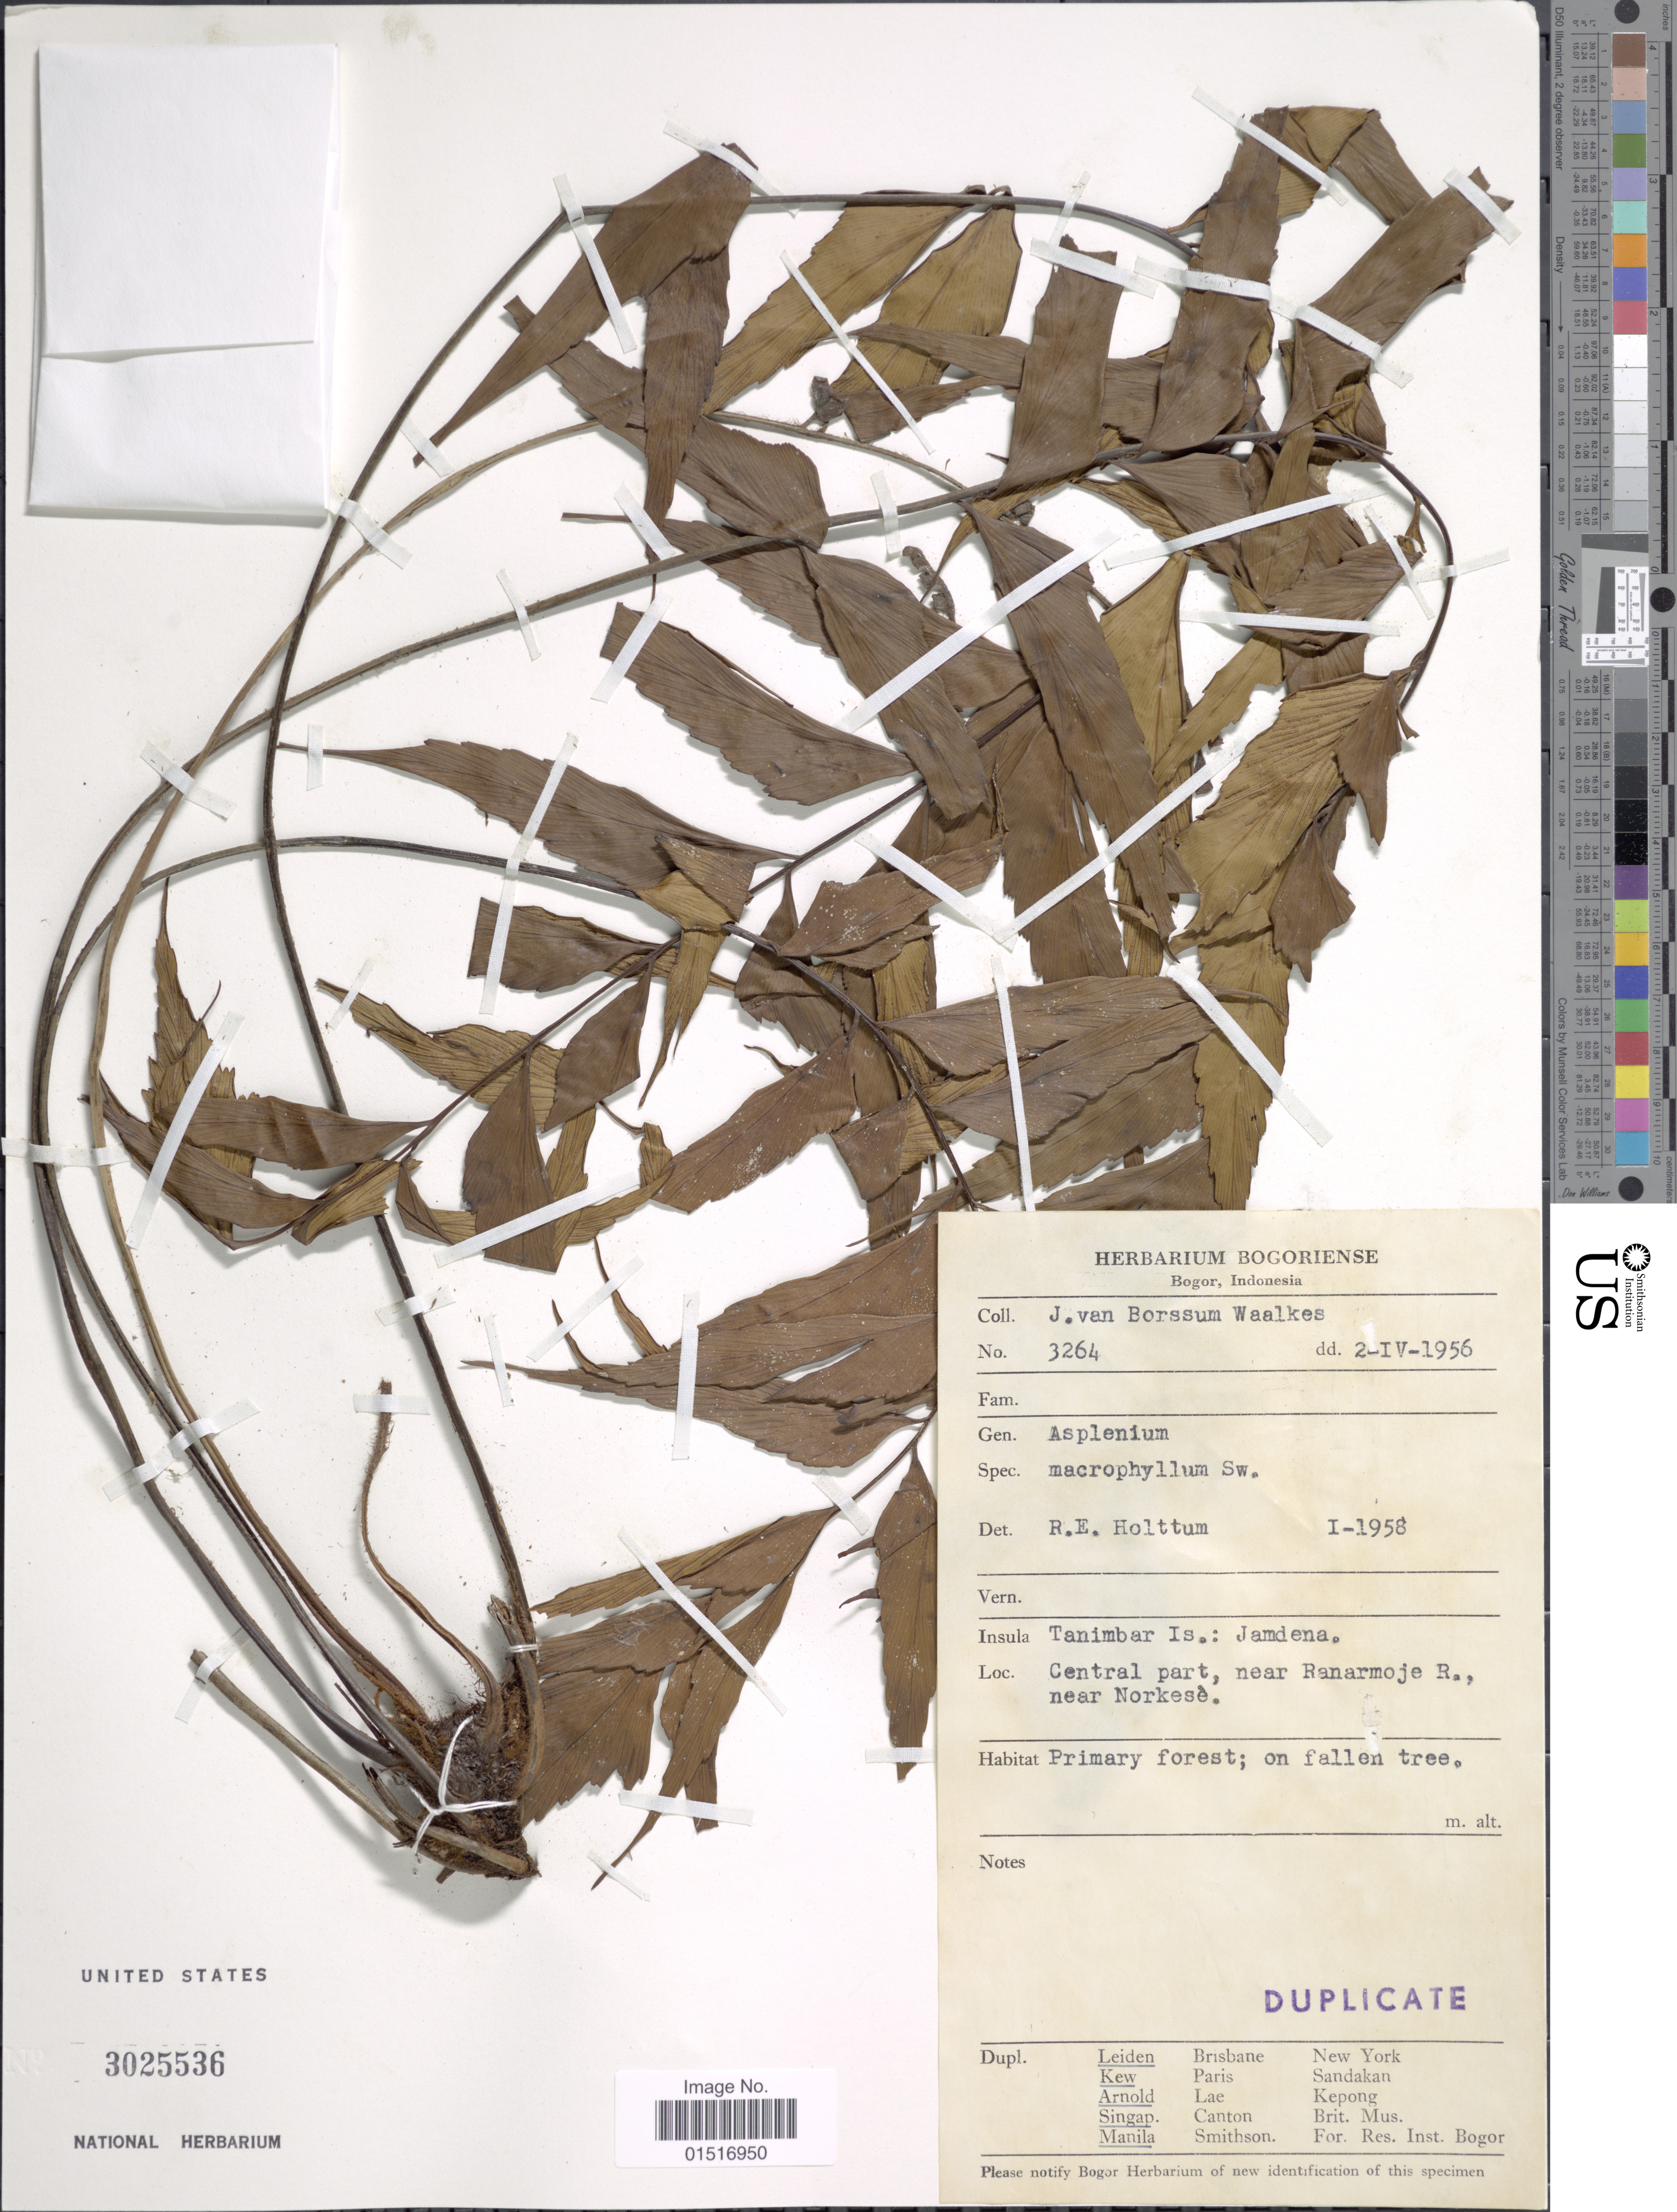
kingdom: Plantae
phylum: Tracheophyta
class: Polypodiopsida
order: Polypodiales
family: Aspleniaceae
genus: Asplenium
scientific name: Asplenium polyodon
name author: G. Forst.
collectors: J. Borssum Waalkes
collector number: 3264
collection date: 1956-04-02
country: Indonesia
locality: Tanimbar Is.: Jamdena. Central part, near Ranarmoje R., near Norkese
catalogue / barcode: US 3025536